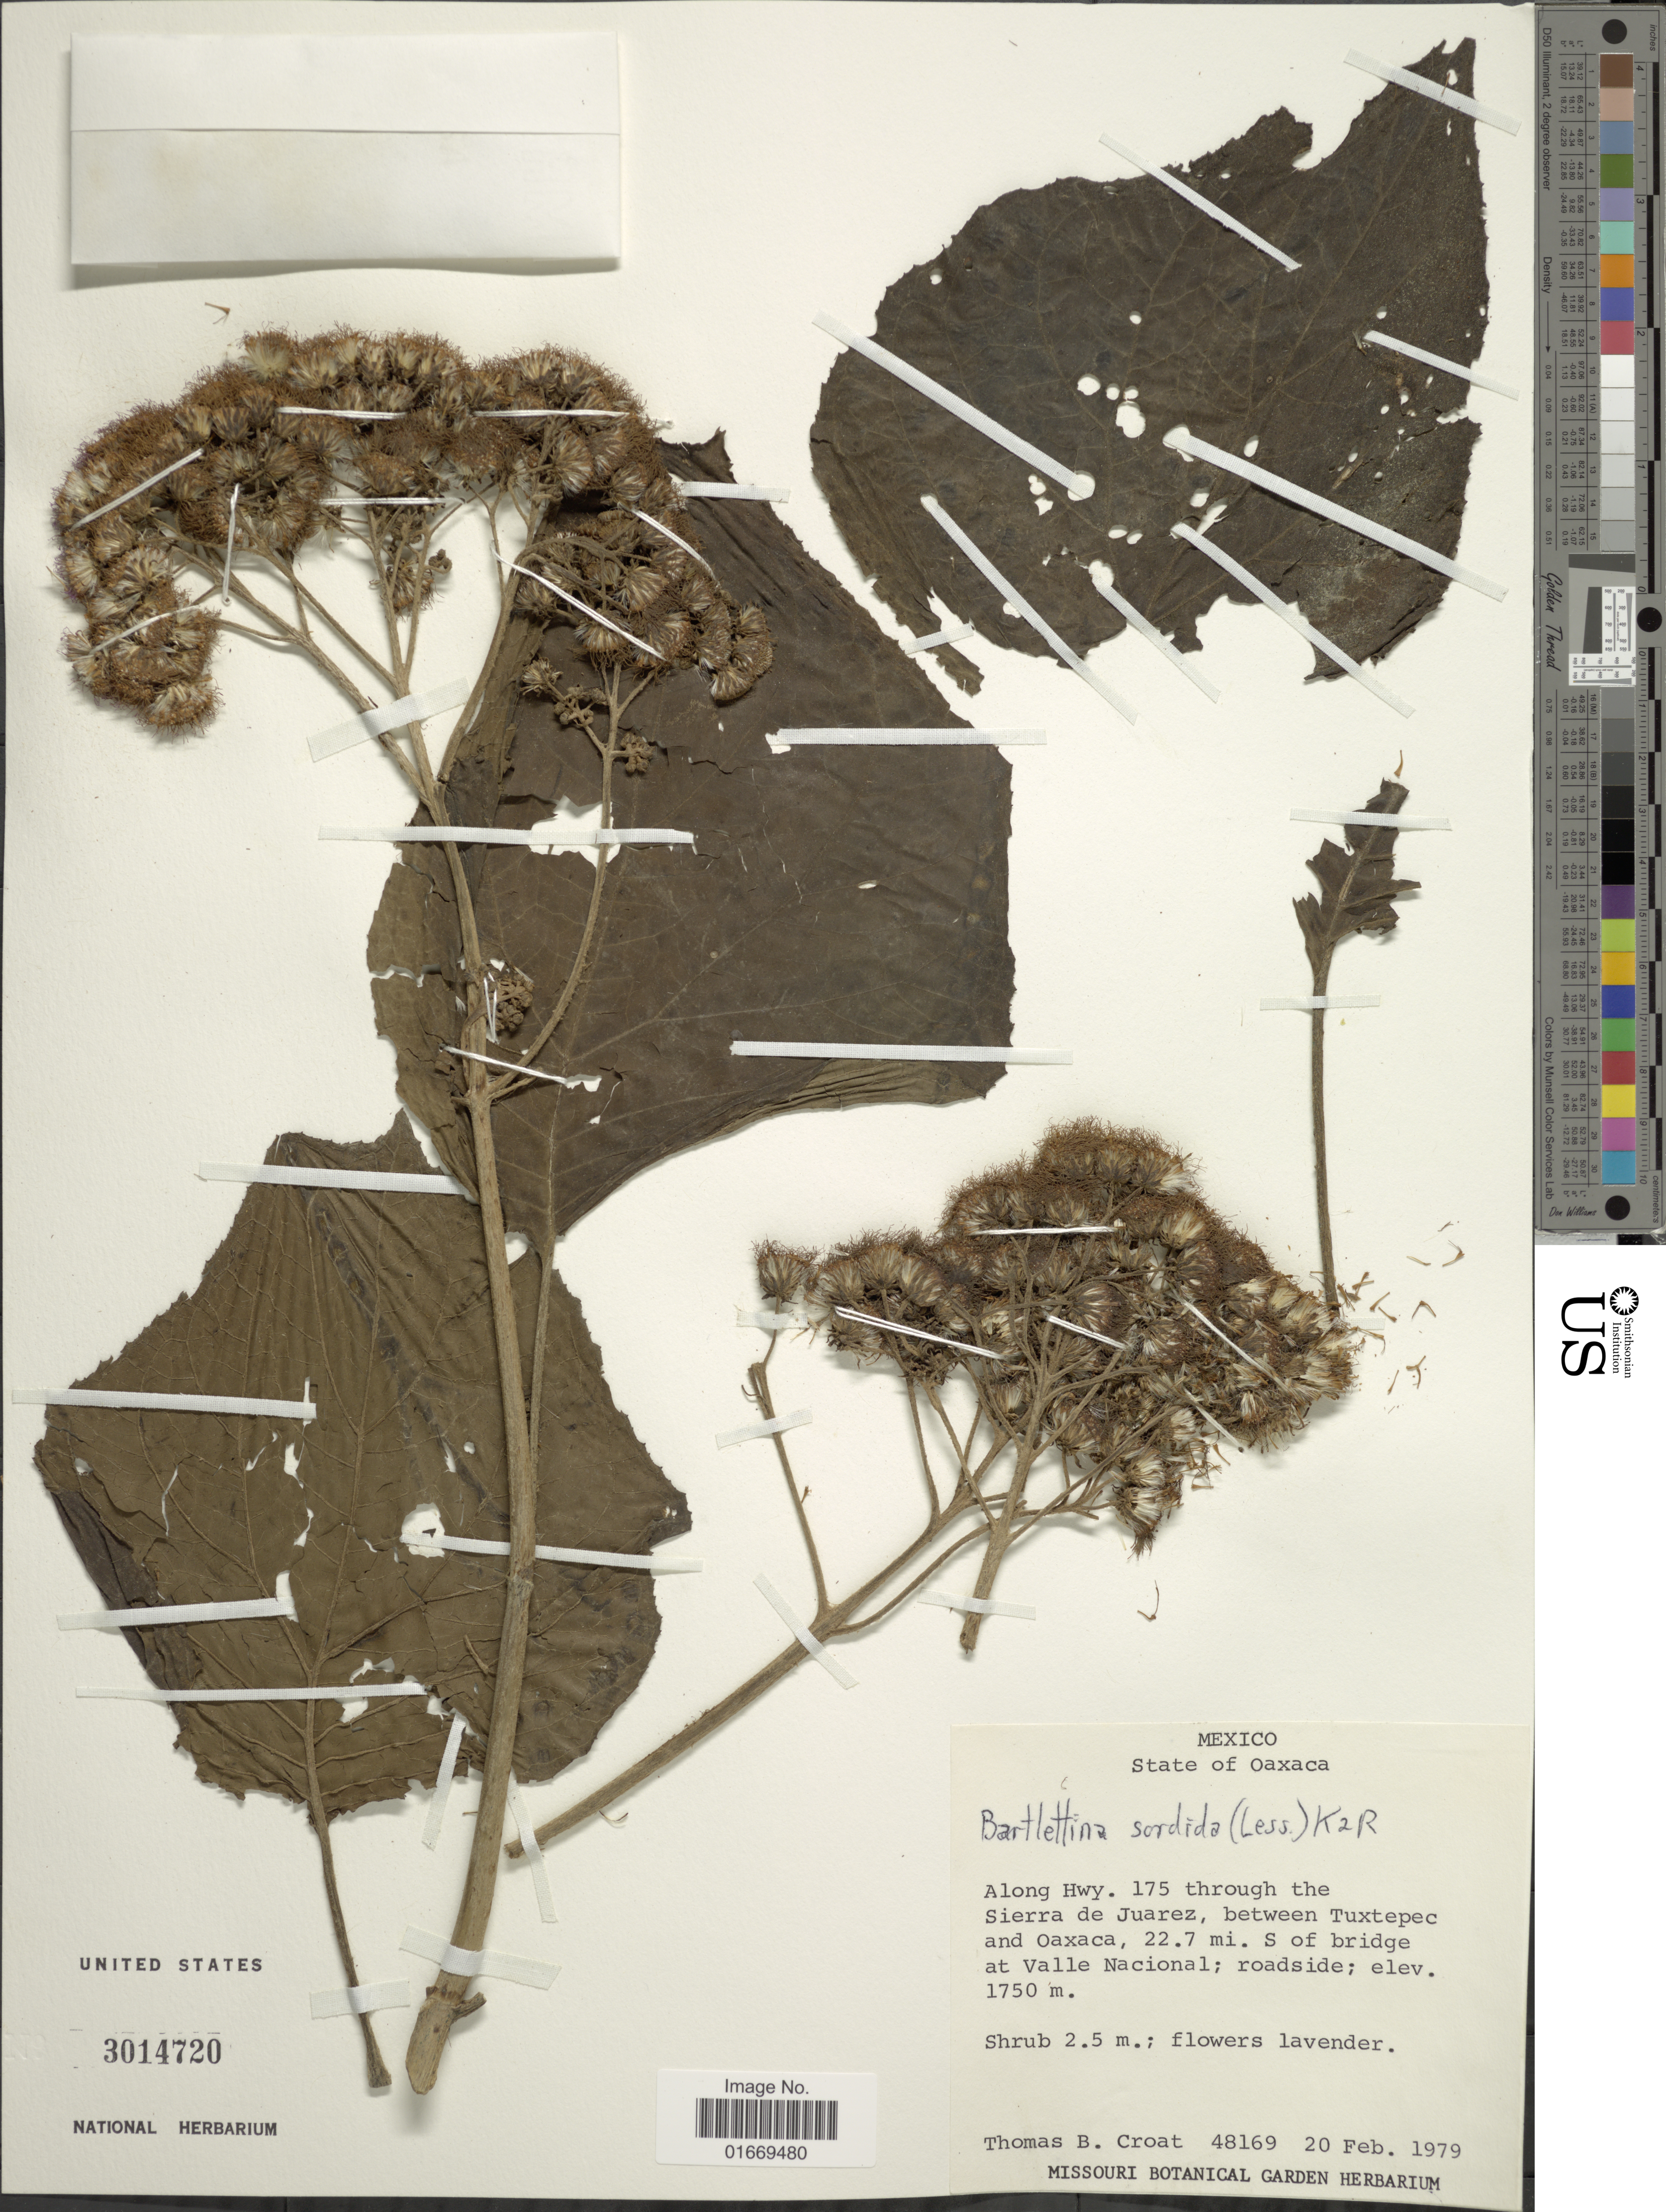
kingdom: Plantae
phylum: Tracheophyta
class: Magnoliopsida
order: Asterales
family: Asteraceae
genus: Bartlettina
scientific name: Bartlettina sordida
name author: (Less.) R.M. King & H. Rob.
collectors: T. B. Croat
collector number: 48169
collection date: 1979-02-20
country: Mexico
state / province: Oaxaca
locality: Along Hwy. 175 through the Sierra de Juarez, between Tuxtepec and Oaxaca, 22.7 mi. S of bridge at Valle Nacional; roadside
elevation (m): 1750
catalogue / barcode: US 3014720